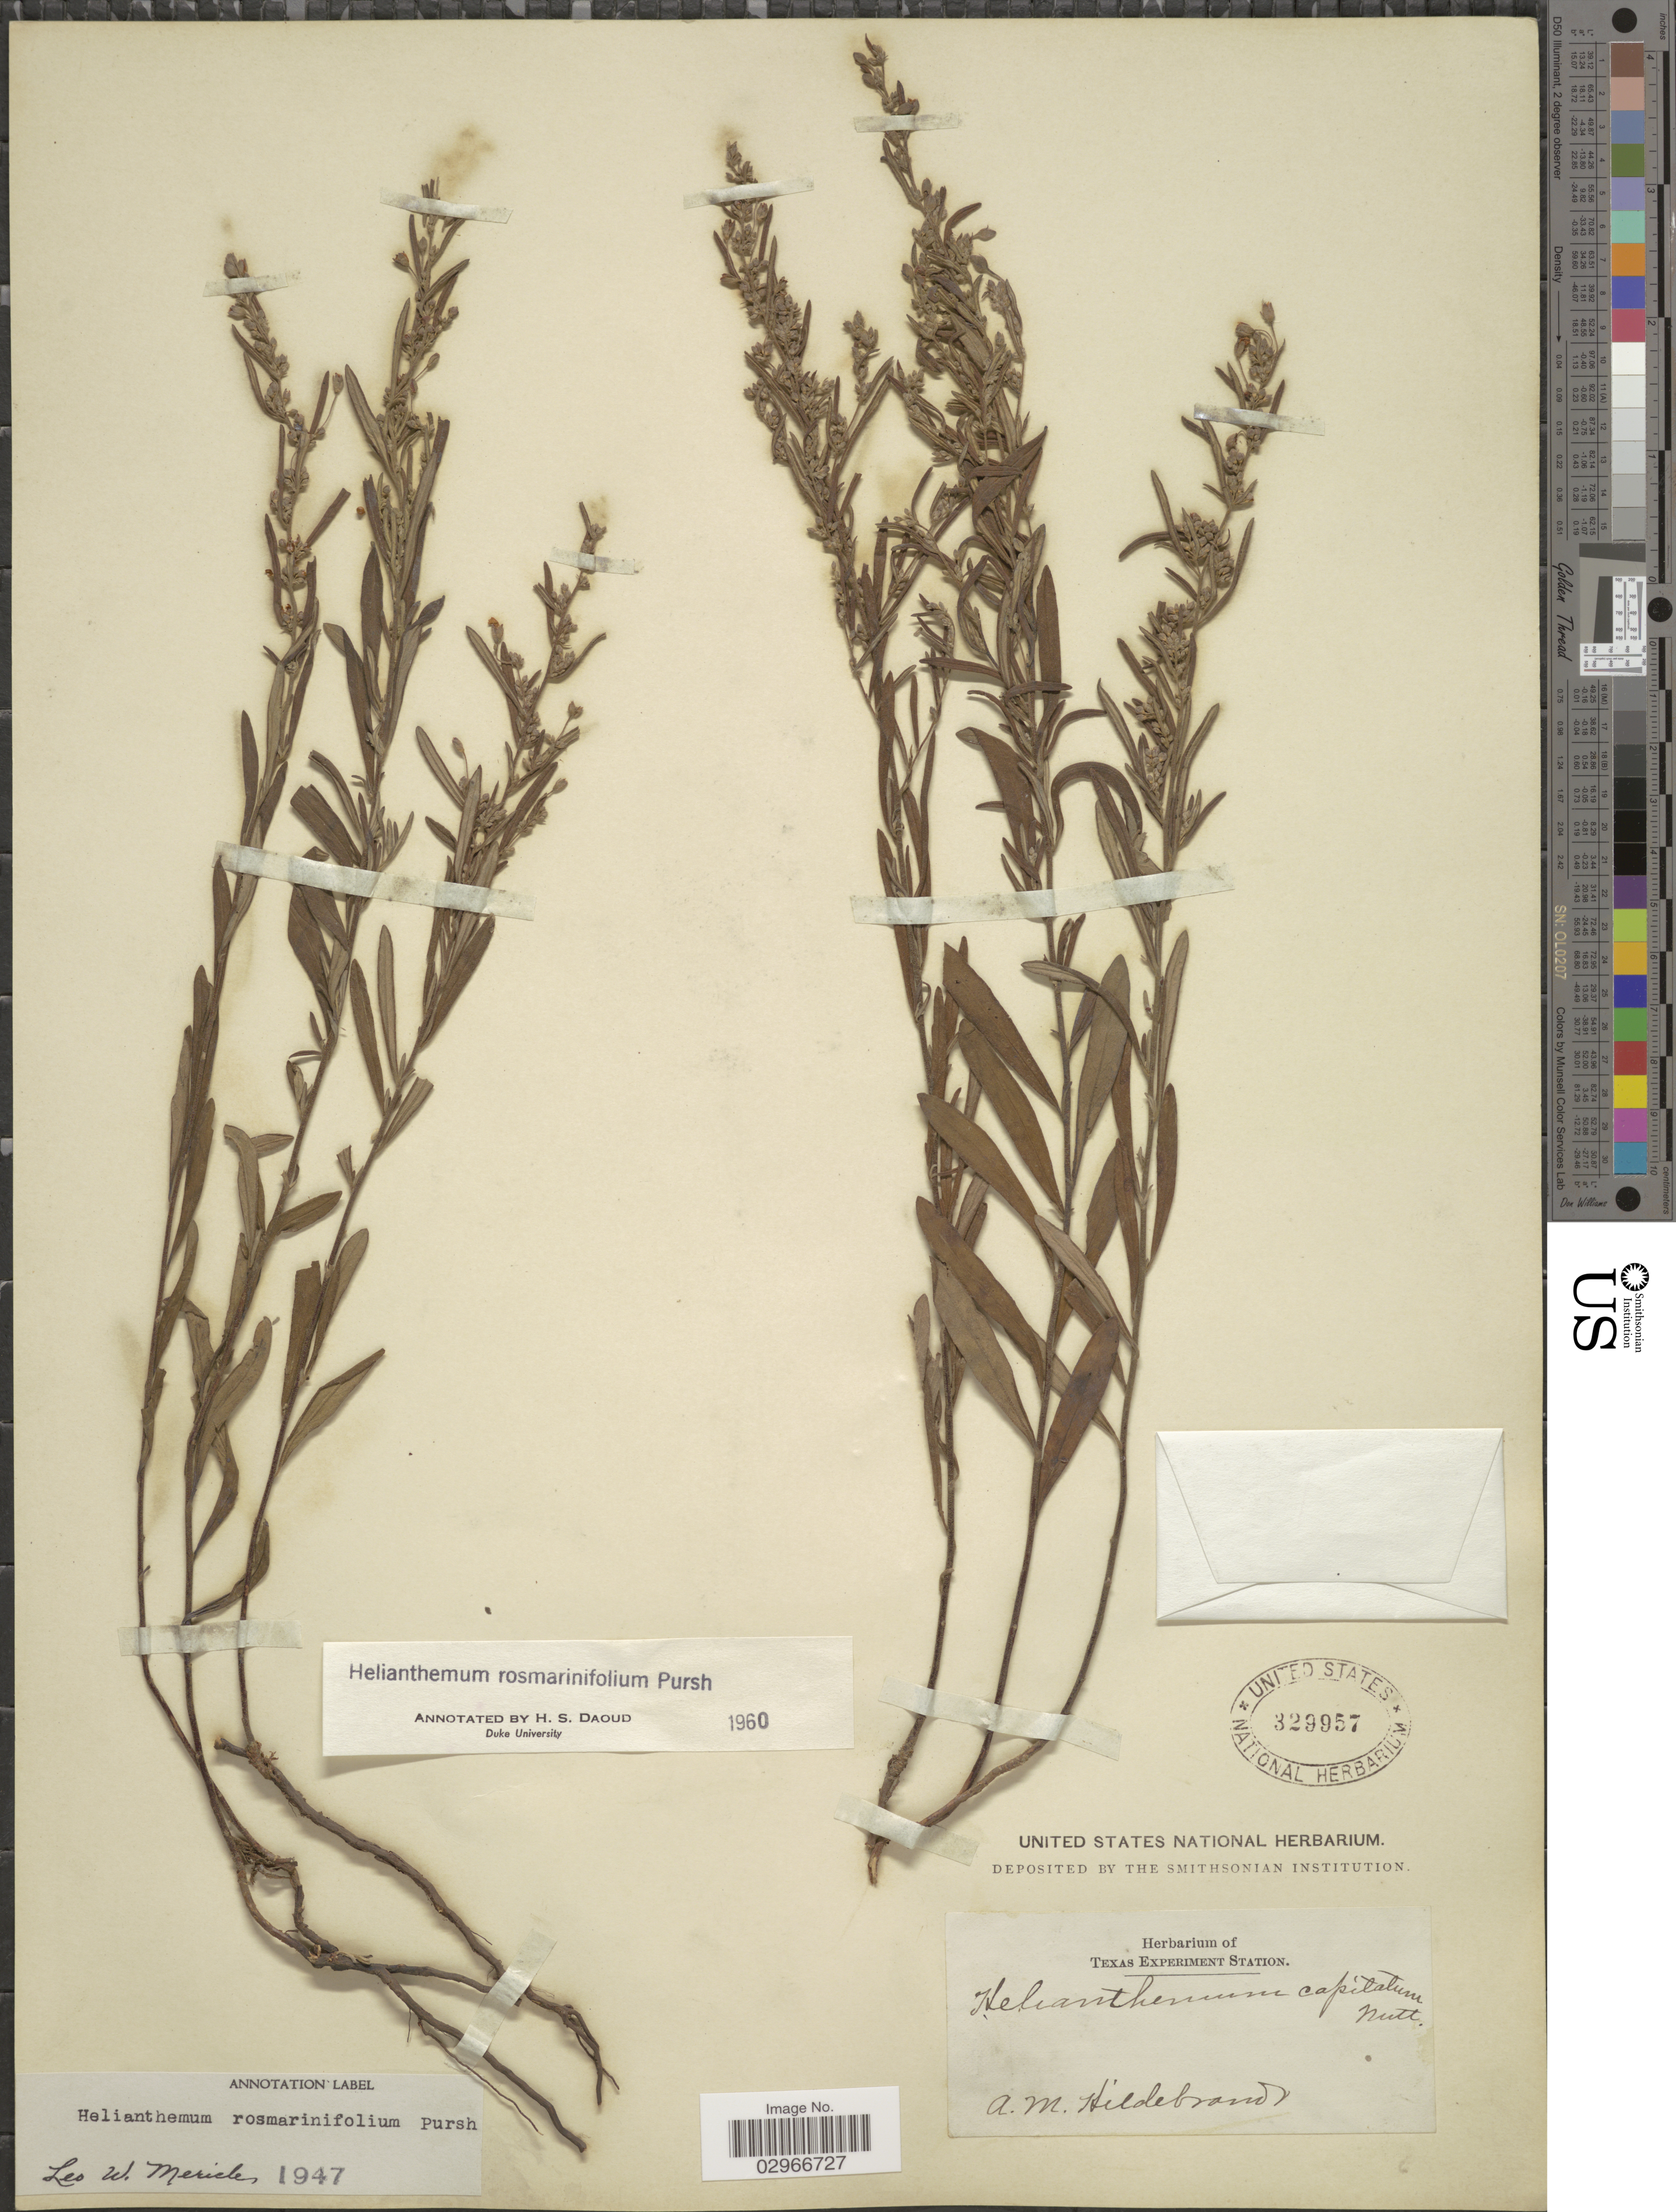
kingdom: Plantae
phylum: Tracheophyta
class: Magnoliopsida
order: Malvales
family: Cistaceae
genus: Helianthemum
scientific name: Helianthemum rosmarinifolium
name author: Pursh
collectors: A. Hildebrandt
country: United States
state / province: Texas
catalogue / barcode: US 329957